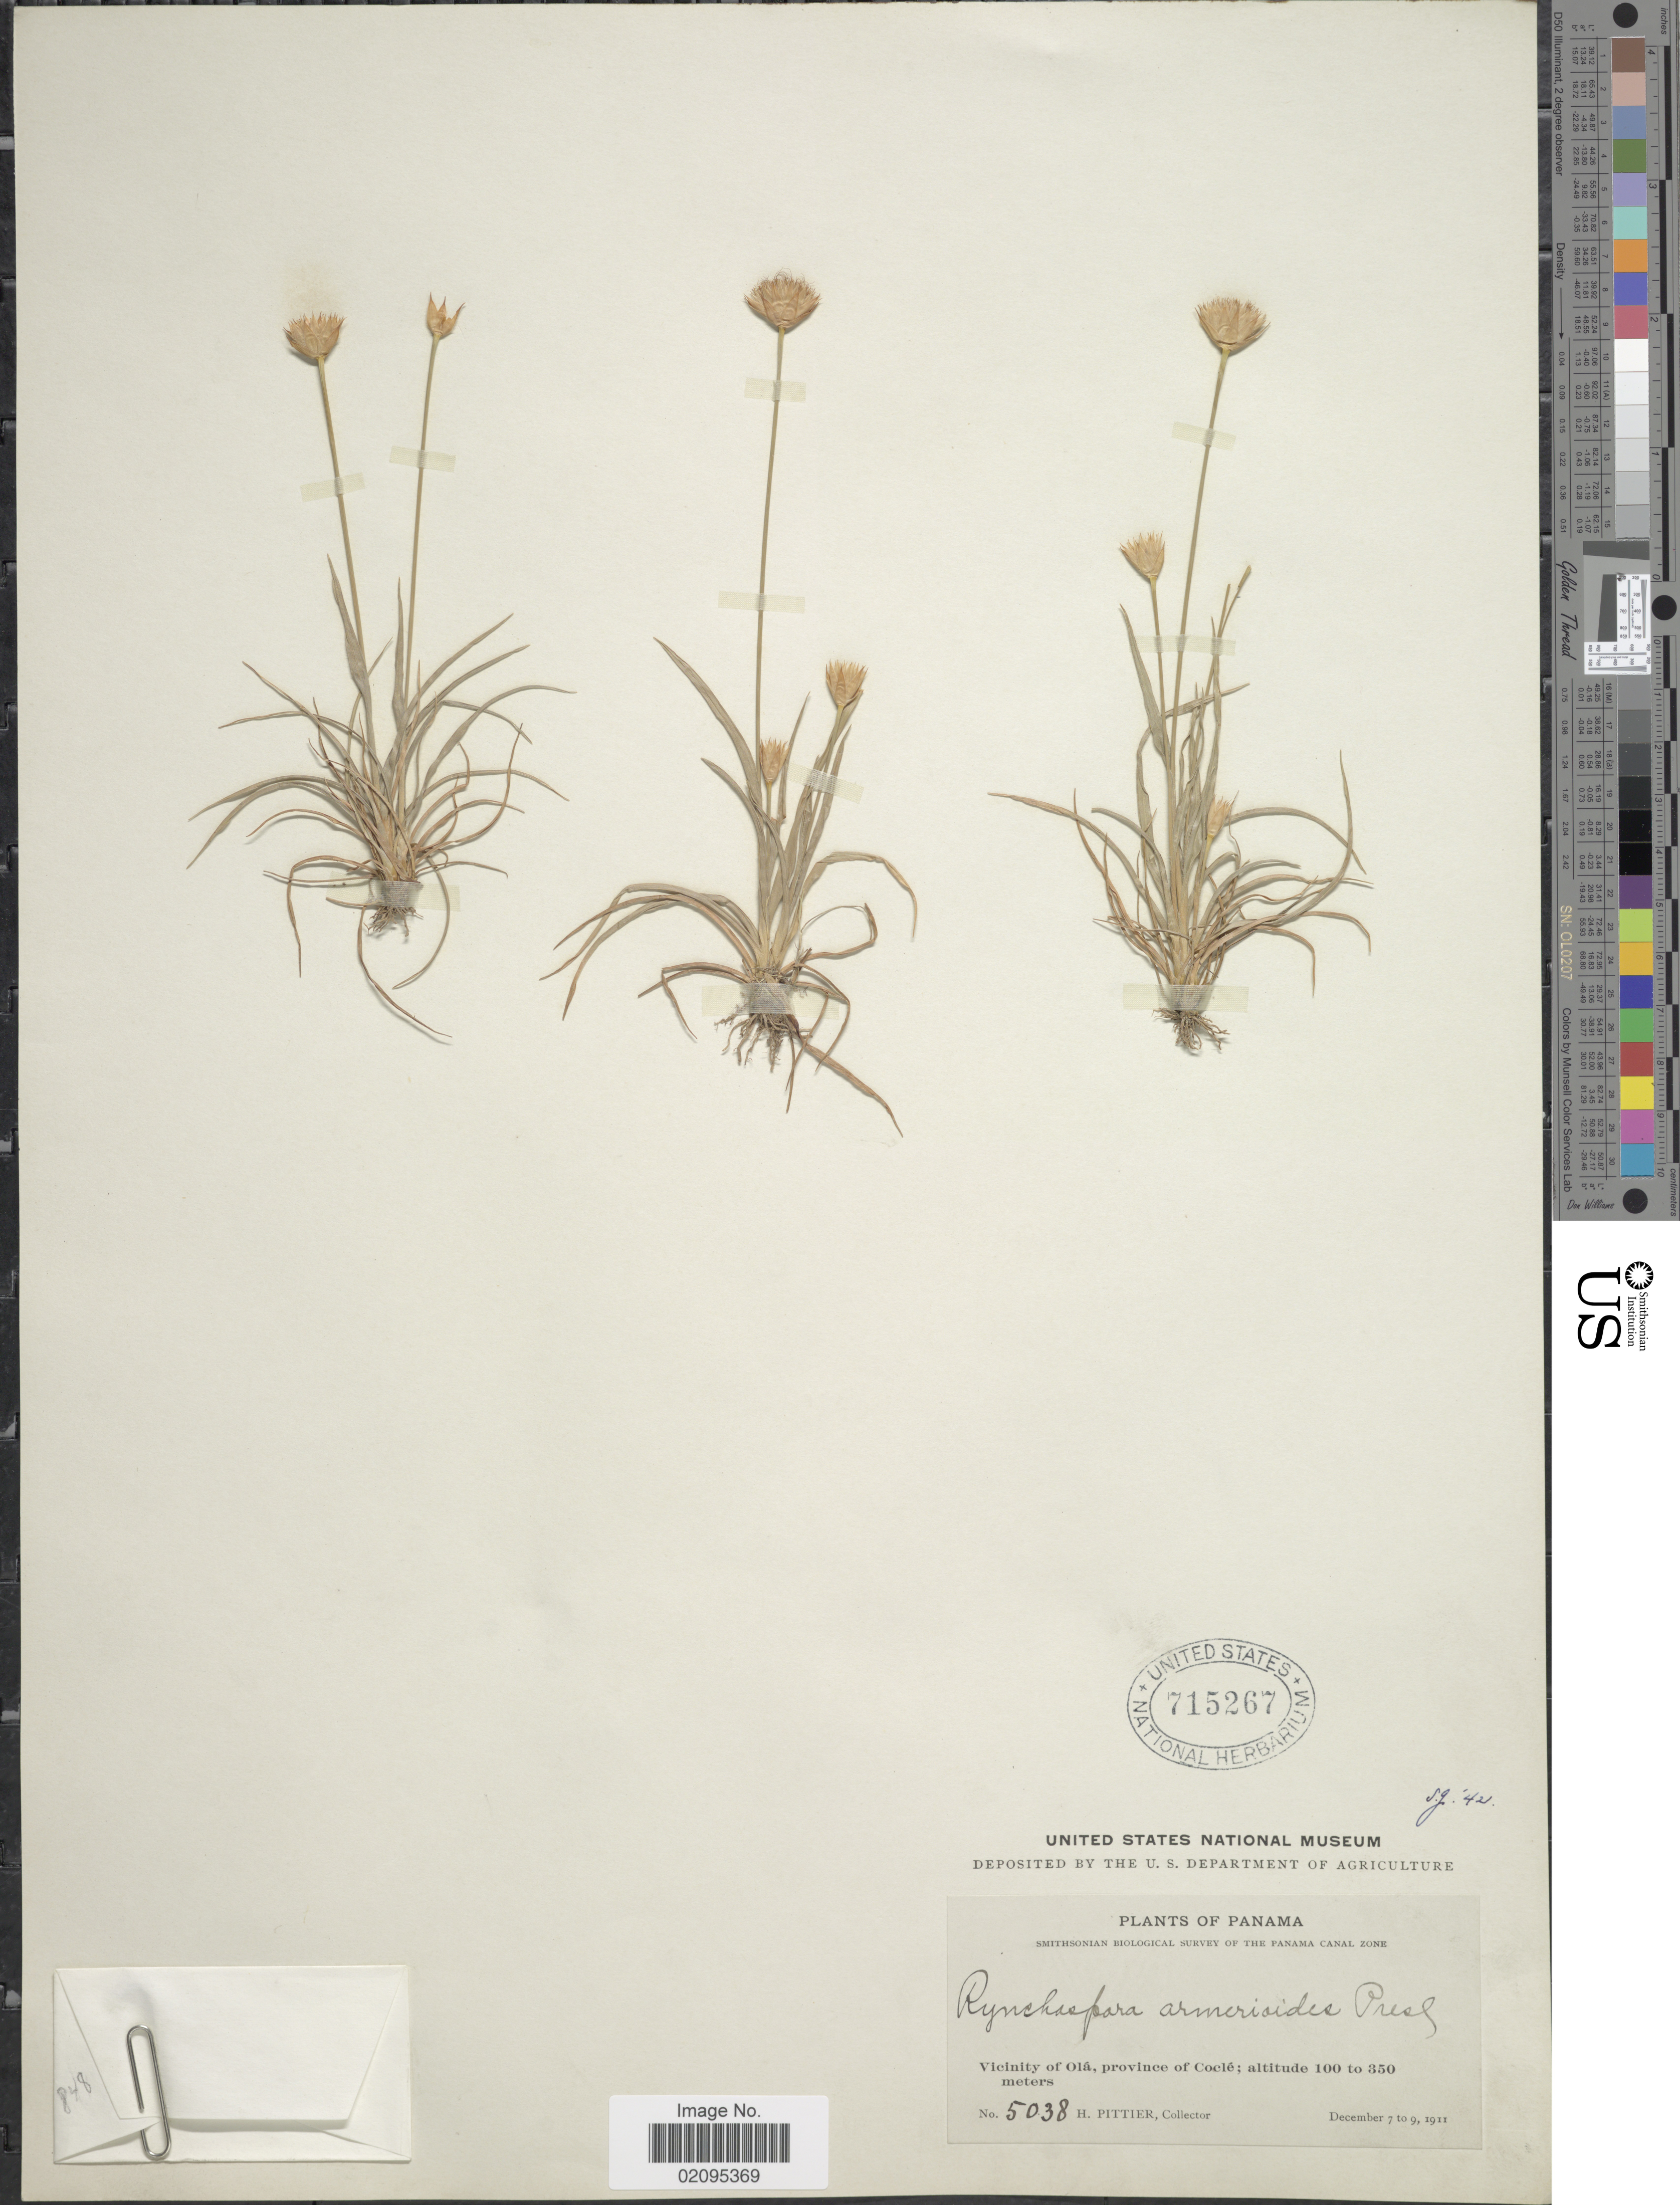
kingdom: Plantae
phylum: Tracheophyta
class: Liliopsida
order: Poales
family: Cyperaceae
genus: Rhynchospora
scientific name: Rhynchospora armerioides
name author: J. Presl & C. Presl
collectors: H. F. Pittier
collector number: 5038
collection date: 1911-12-07/1911-12-09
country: Panama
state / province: Coclé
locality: Panama Canal Zone, Vicinity of Ola.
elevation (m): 100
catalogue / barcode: US 715267